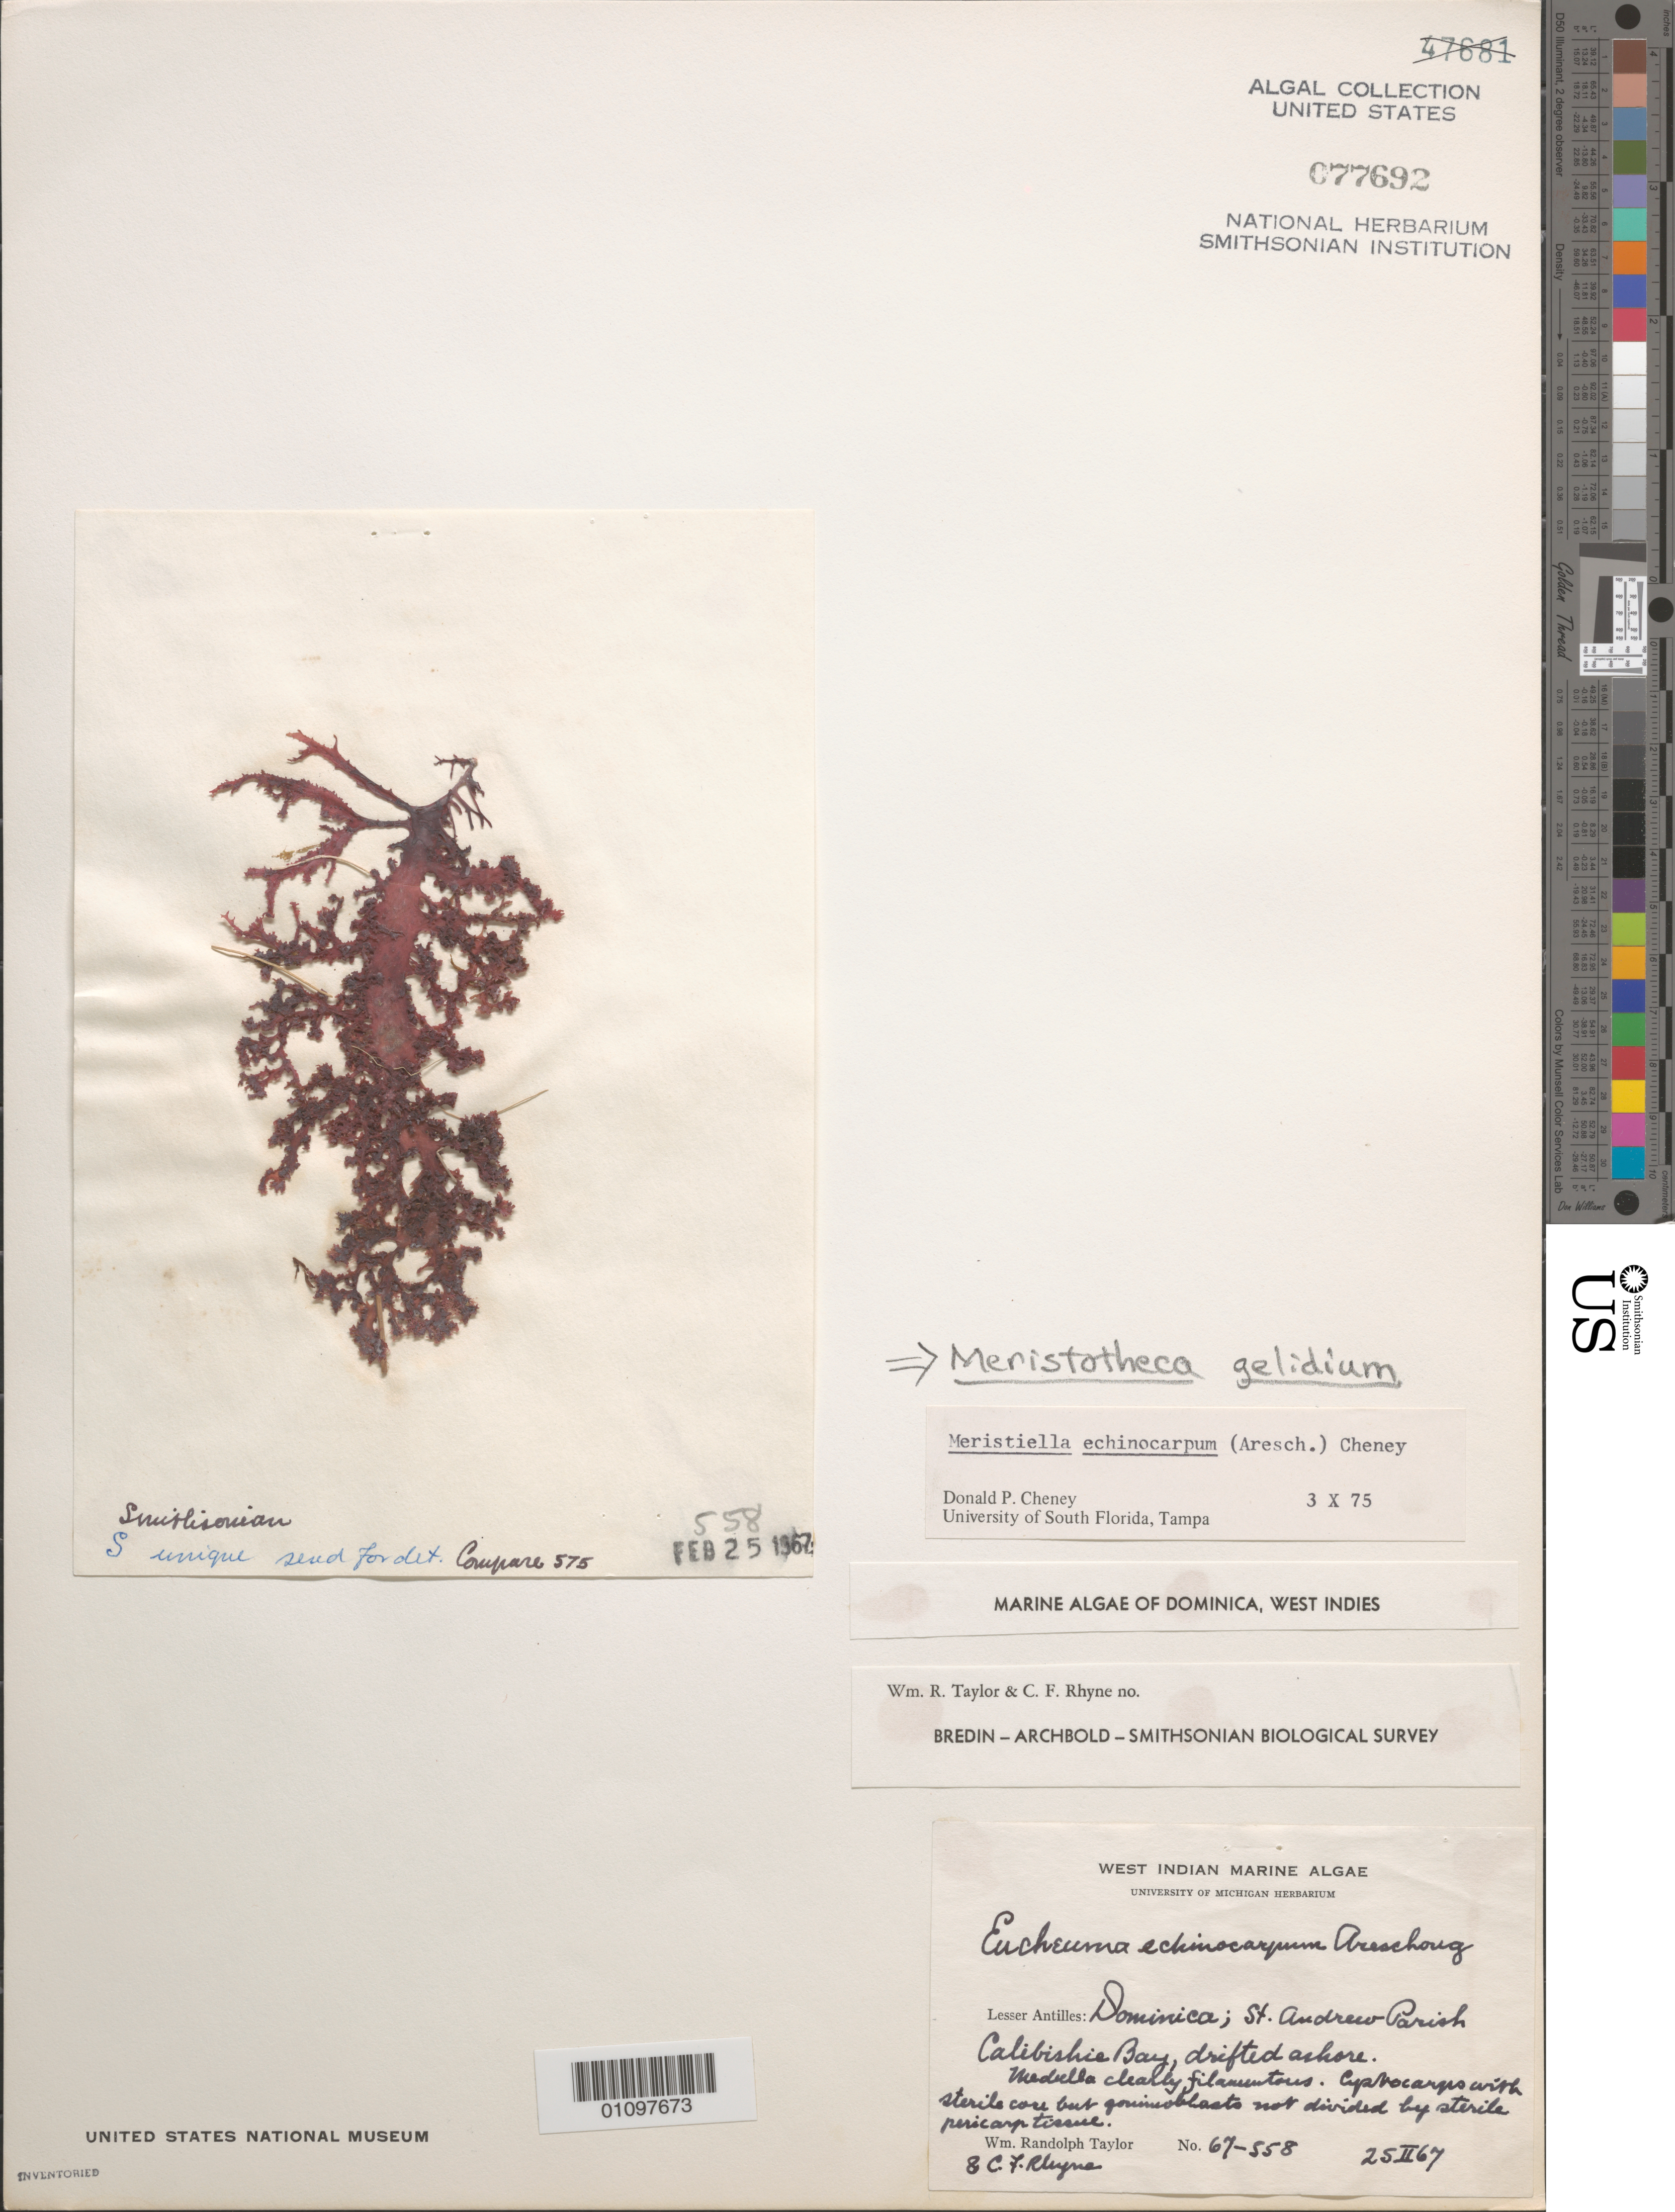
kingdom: Plantae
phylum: Rhodophyta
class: Florideophyceae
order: Gigartinales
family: Solieriaceae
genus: Meristotheca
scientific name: Meristotheca gelidium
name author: (J. Agardh) E.J. Faye & Masuda in E.J. Faye et al.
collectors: W. R. Taylor & C. Rhyne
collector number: WRT 67-558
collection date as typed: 25 Feb 1967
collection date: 1967-02-25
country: Dominica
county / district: St. Andrew's Parish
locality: Calibishie Bay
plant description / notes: Bredin-Archbold-Smithsonian Biological Survey, as Eucheuma echinocarpum Areschoug; det. by D.P. Cheney as Meristiella echinocarpum; genus unpublished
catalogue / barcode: US 77692